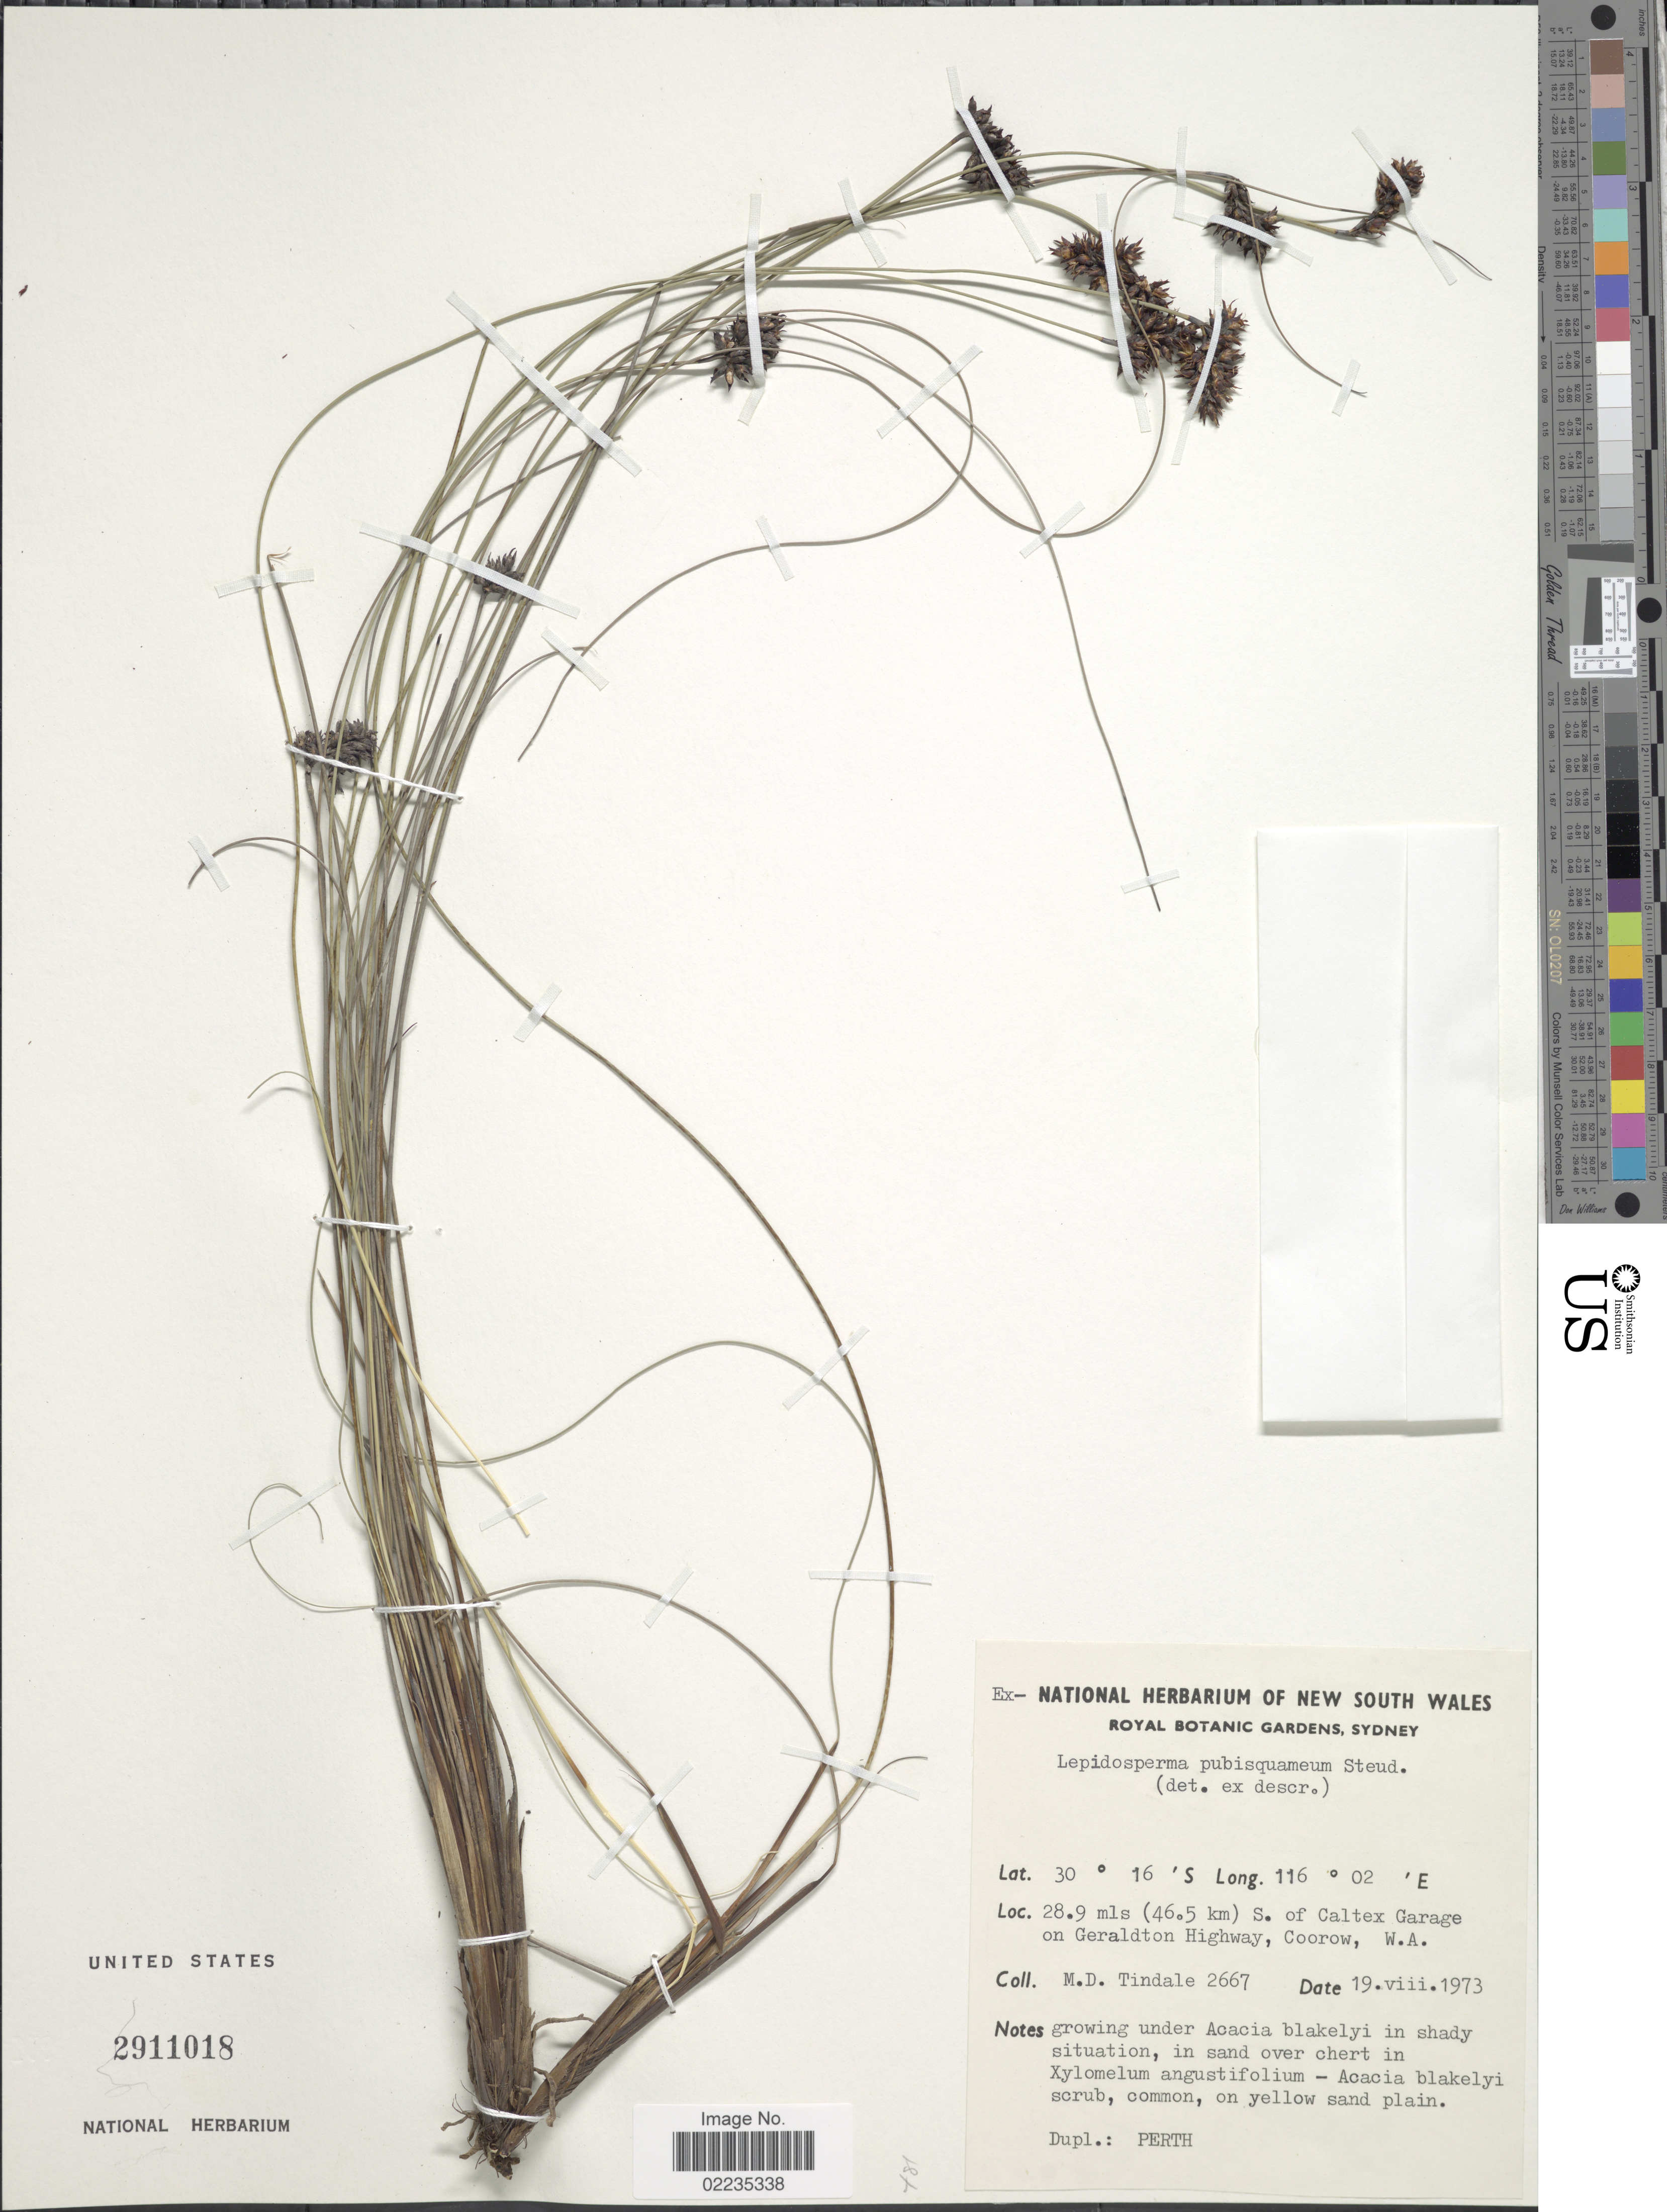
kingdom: Plantae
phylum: Tracheophyta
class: Liliopsida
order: Poales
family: Cyperaceae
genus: Lepidosperma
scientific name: Lepidosperma pubisquameum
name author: Steud.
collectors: M. D. Tindale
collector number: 2667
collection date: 1973-08-19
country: Australia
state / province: Western Australia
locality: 28.9 mls (46.5km) S. of Caltex Garage on Geraldton Highway, Coorow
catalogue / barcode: US 2911018